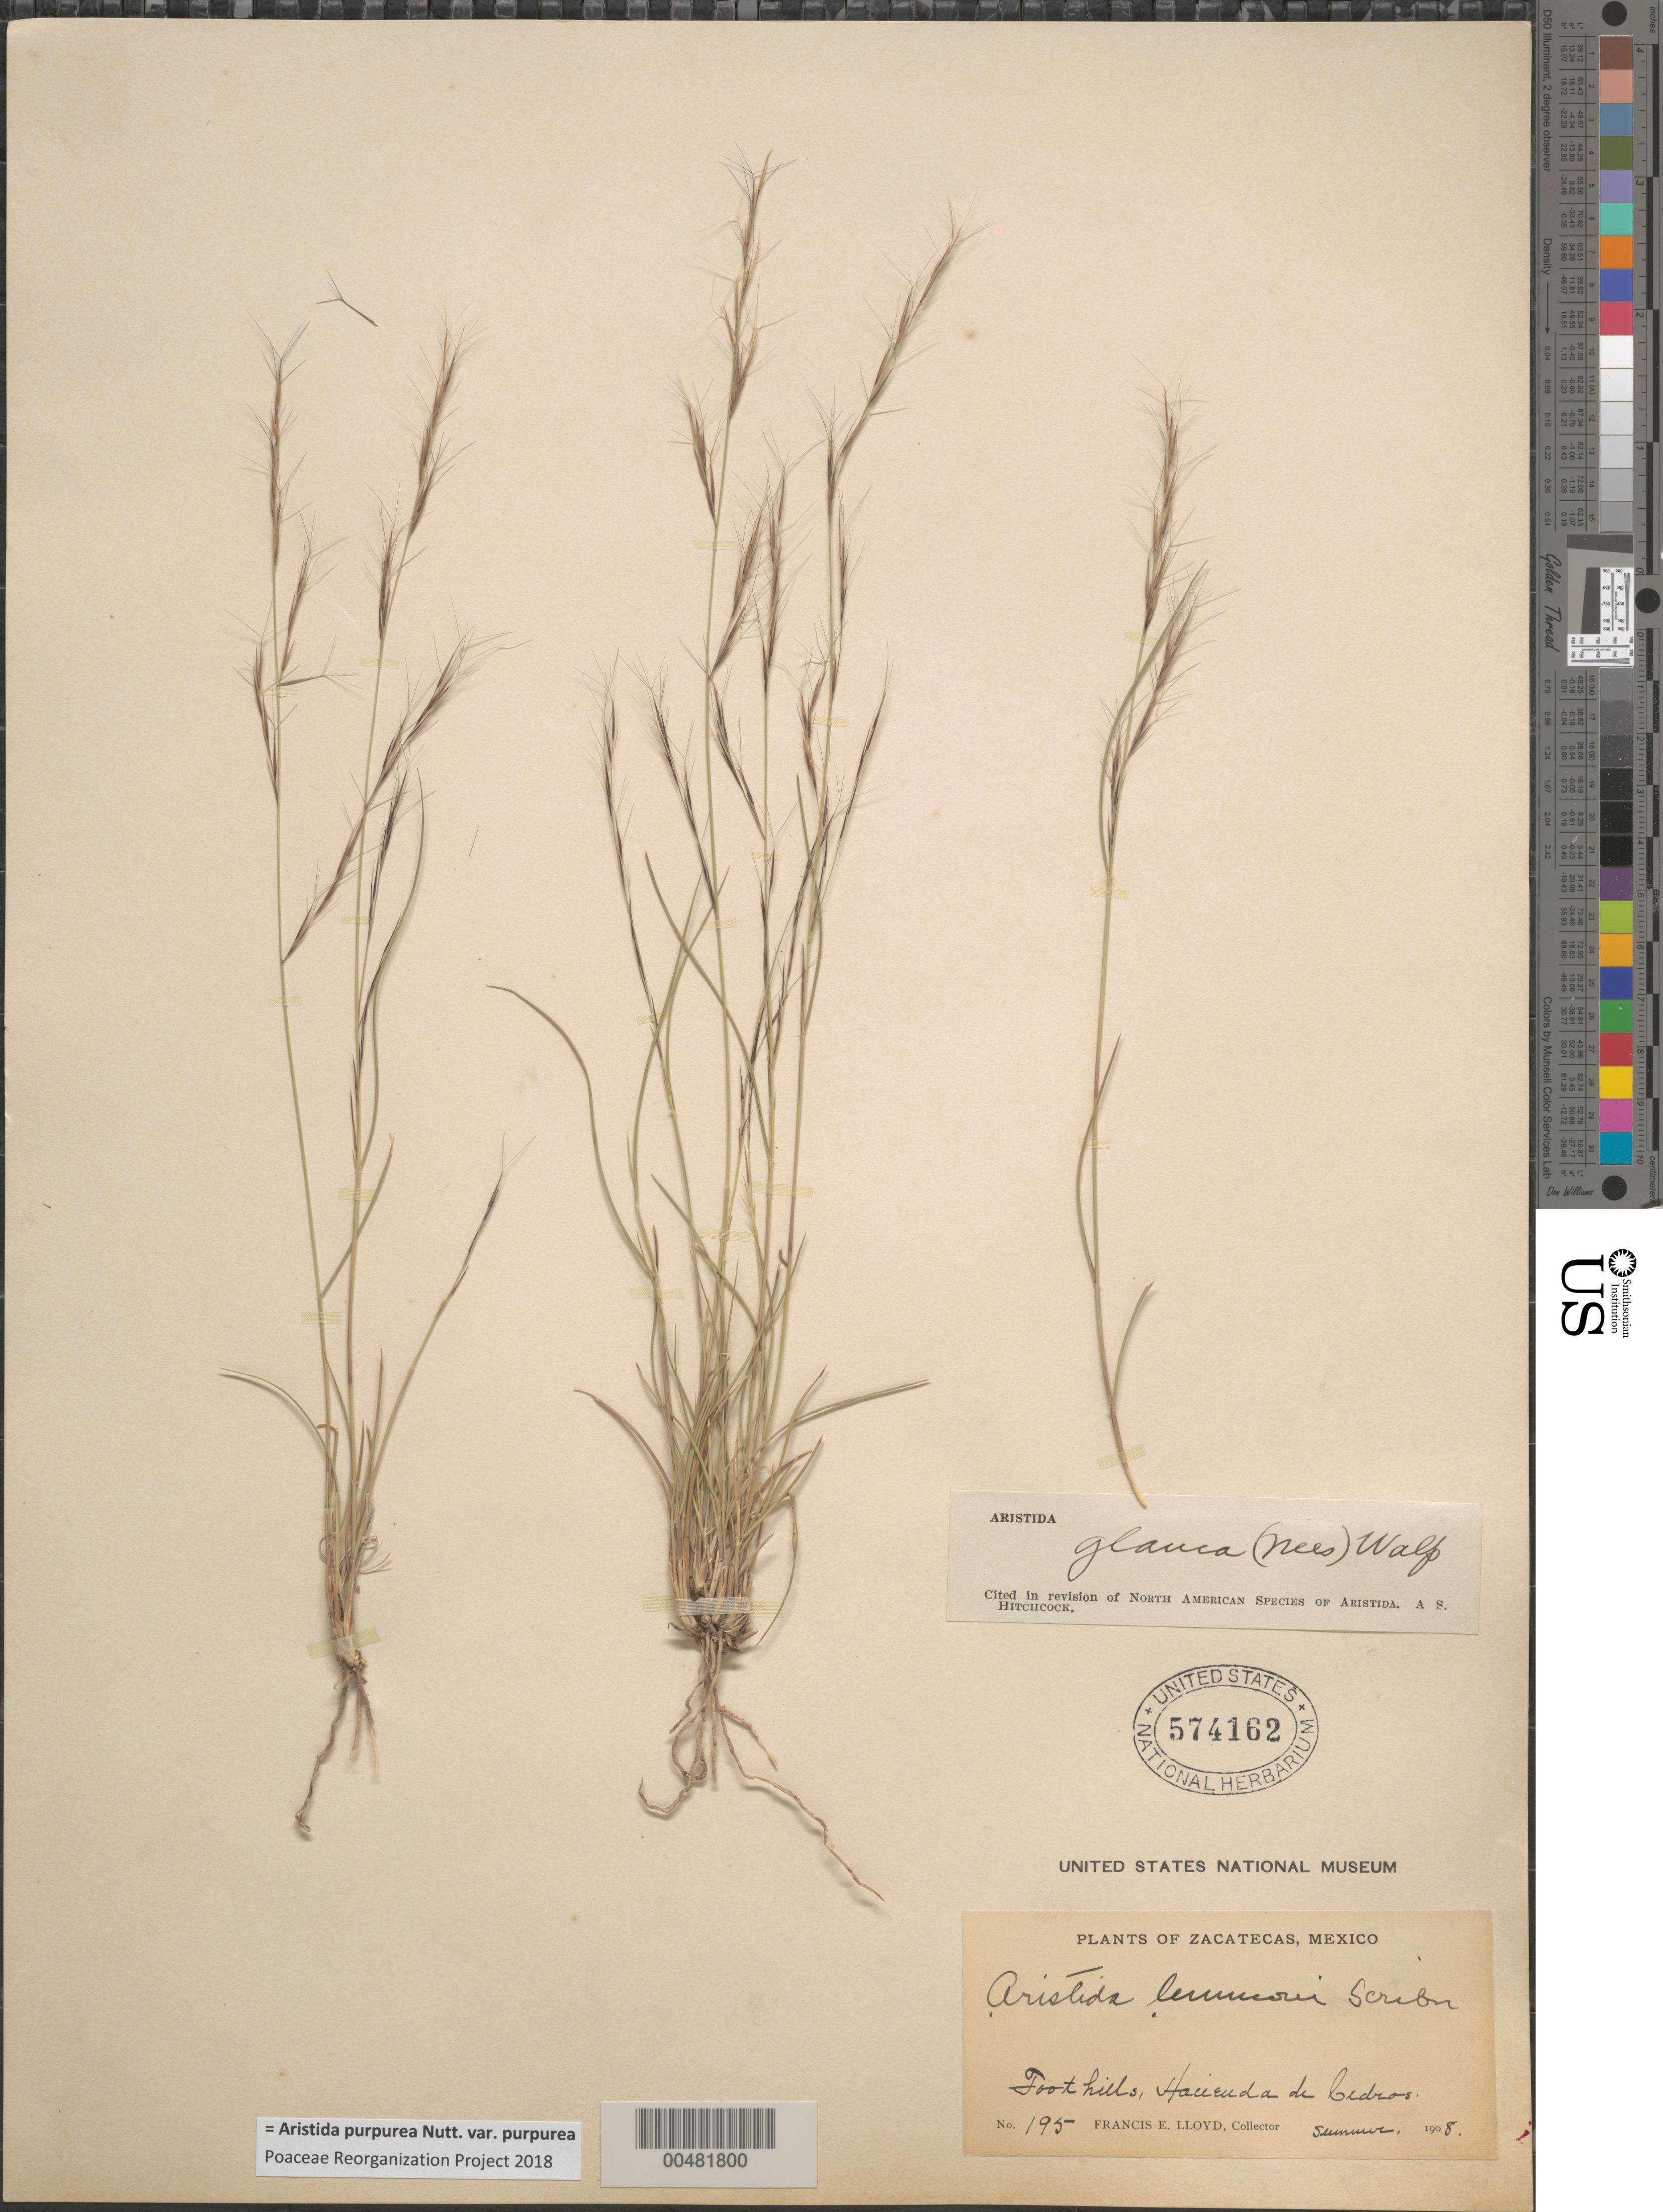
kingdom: Plantae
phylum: Tracheophyta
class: Liliopsida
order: Poales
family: Poaceae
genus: Aristida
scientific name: Aristida purpurea var. purpurea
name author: Nutt.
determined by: Poaceae Reorganization Project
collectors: F. E. Lloyd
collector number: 195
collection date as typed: Sum 1908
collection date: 1908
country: Mexico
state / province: Zacatecas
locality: Foothills, Hacienda de Cedros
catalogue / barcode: US 574162